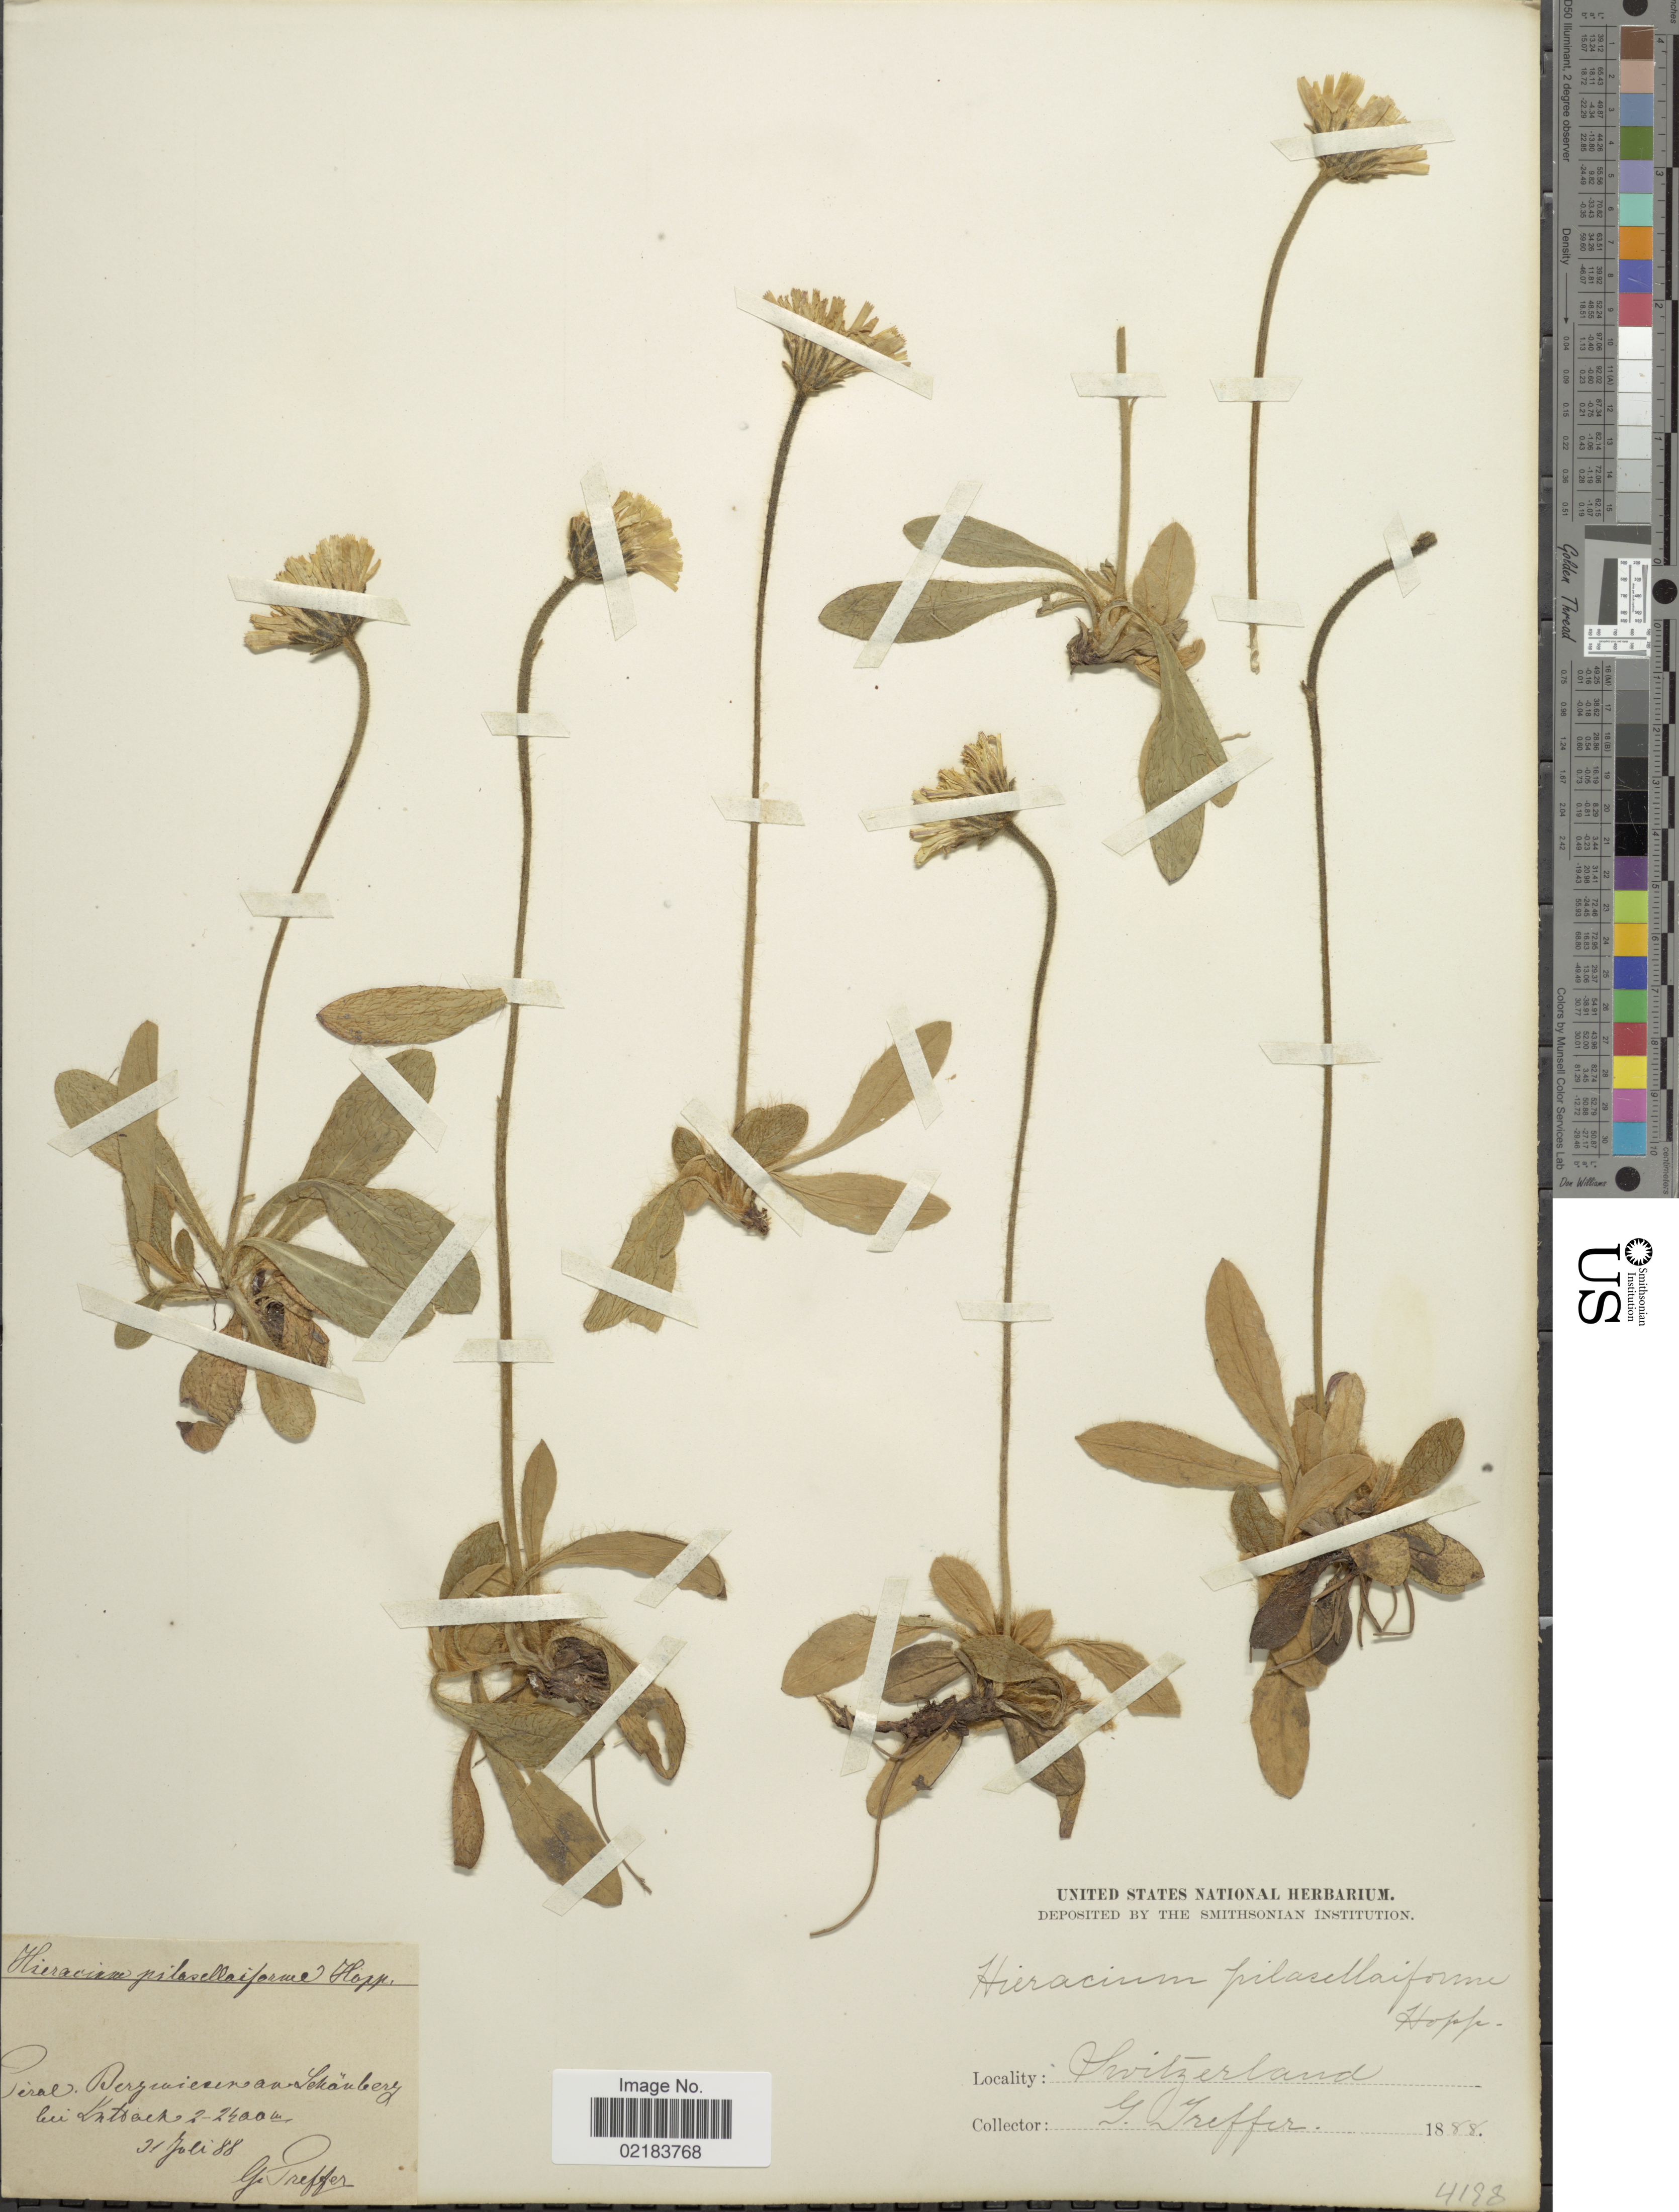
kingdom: Plantae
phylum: Tracheophyta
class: Magnoliopsida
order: Asterales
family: Asteraceae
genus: Hieracium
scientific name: Hieracium pilosellaeforme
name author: Hoppe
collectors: G. Treffer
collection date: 1888-07-31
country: Switzerland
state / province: Fribourg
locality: Bergwiesen an Schönberg bei Latbach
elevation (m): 2000